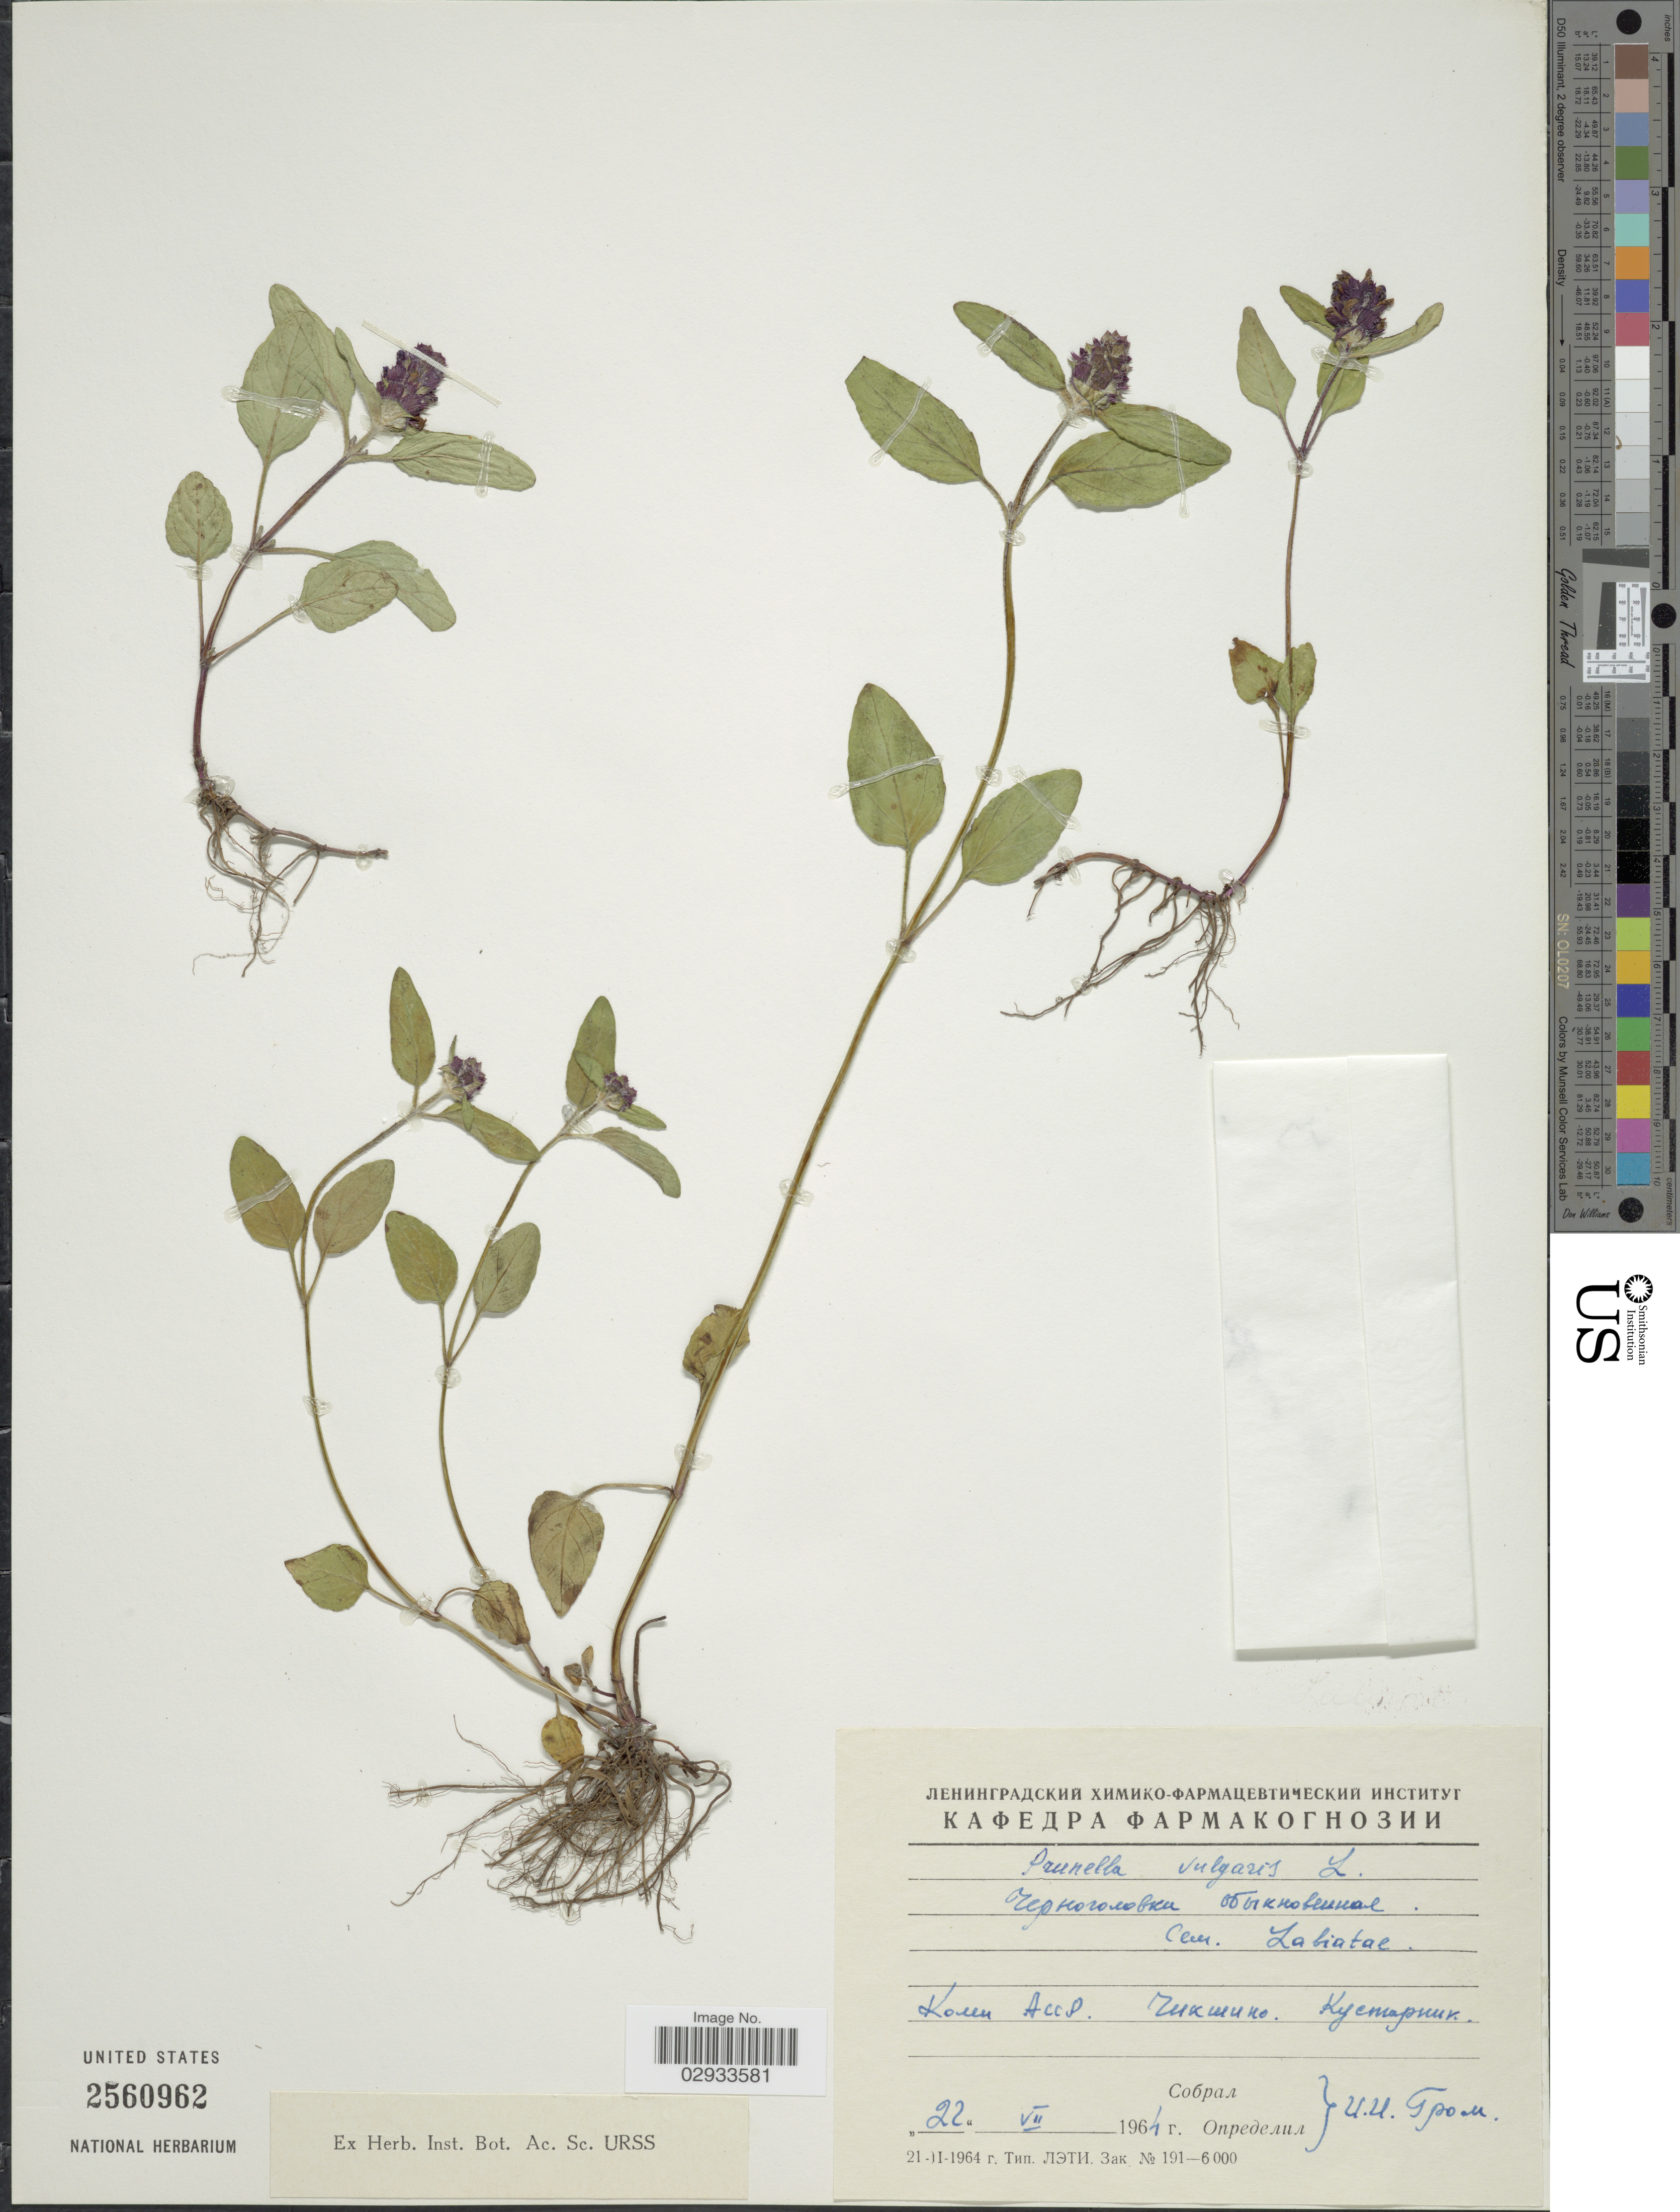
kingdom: Plantae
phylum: Tracheophyta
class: Magnoliopsida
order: Lamiales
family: Lamiaceae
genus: Prunella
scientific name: Prunella vulgaris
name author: L.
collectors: E. Grom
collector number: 191-6000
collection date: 1964-07-22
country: Russian Federation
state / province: Komi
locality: Chishino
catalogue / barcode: US 2560962